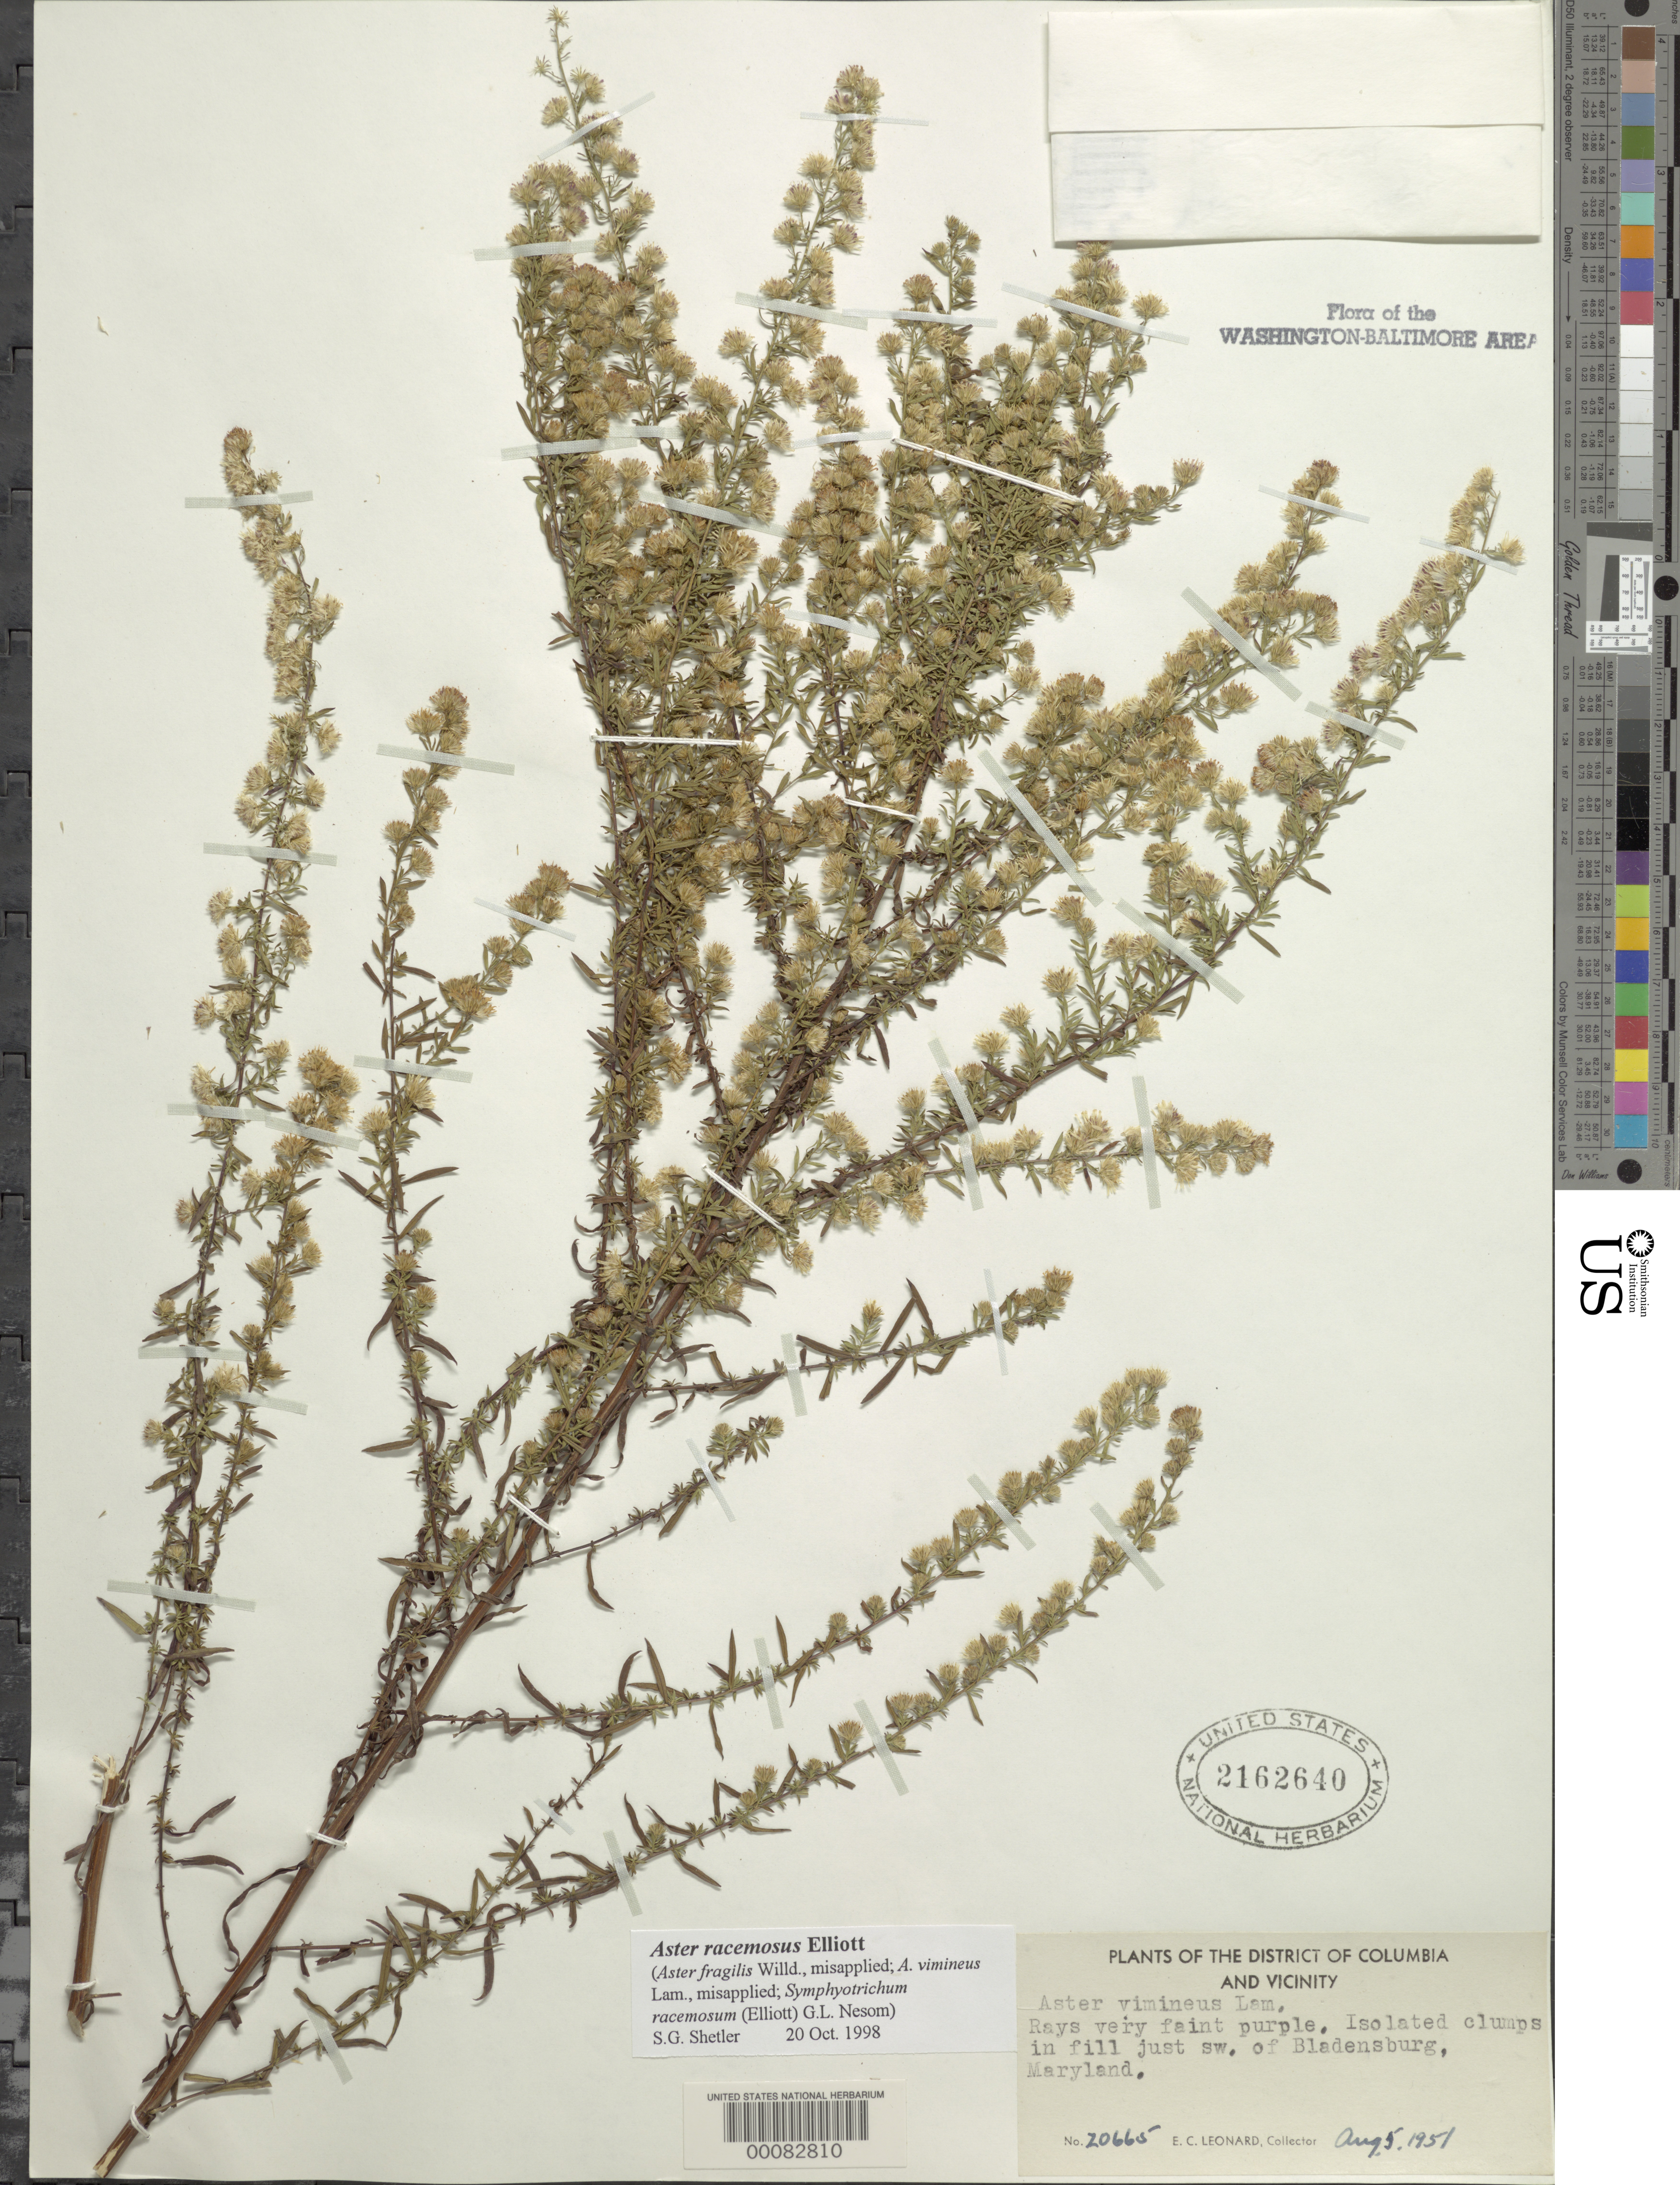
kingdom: Plantae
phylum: Tracheophyta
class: Magnoliopsida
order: Asterales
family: Asteraceae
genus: Symphyotrichum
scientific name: Symphyotrichum racemosum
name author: (Elliott) G.L. Nesom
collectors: E. C. Leonard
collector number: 20665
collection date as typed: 05 Aug 1951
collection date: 1951-08-05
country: United States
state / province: Maryland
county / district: St. Mary's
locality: Fill SW of Bladensburg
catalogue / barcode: US 2162640